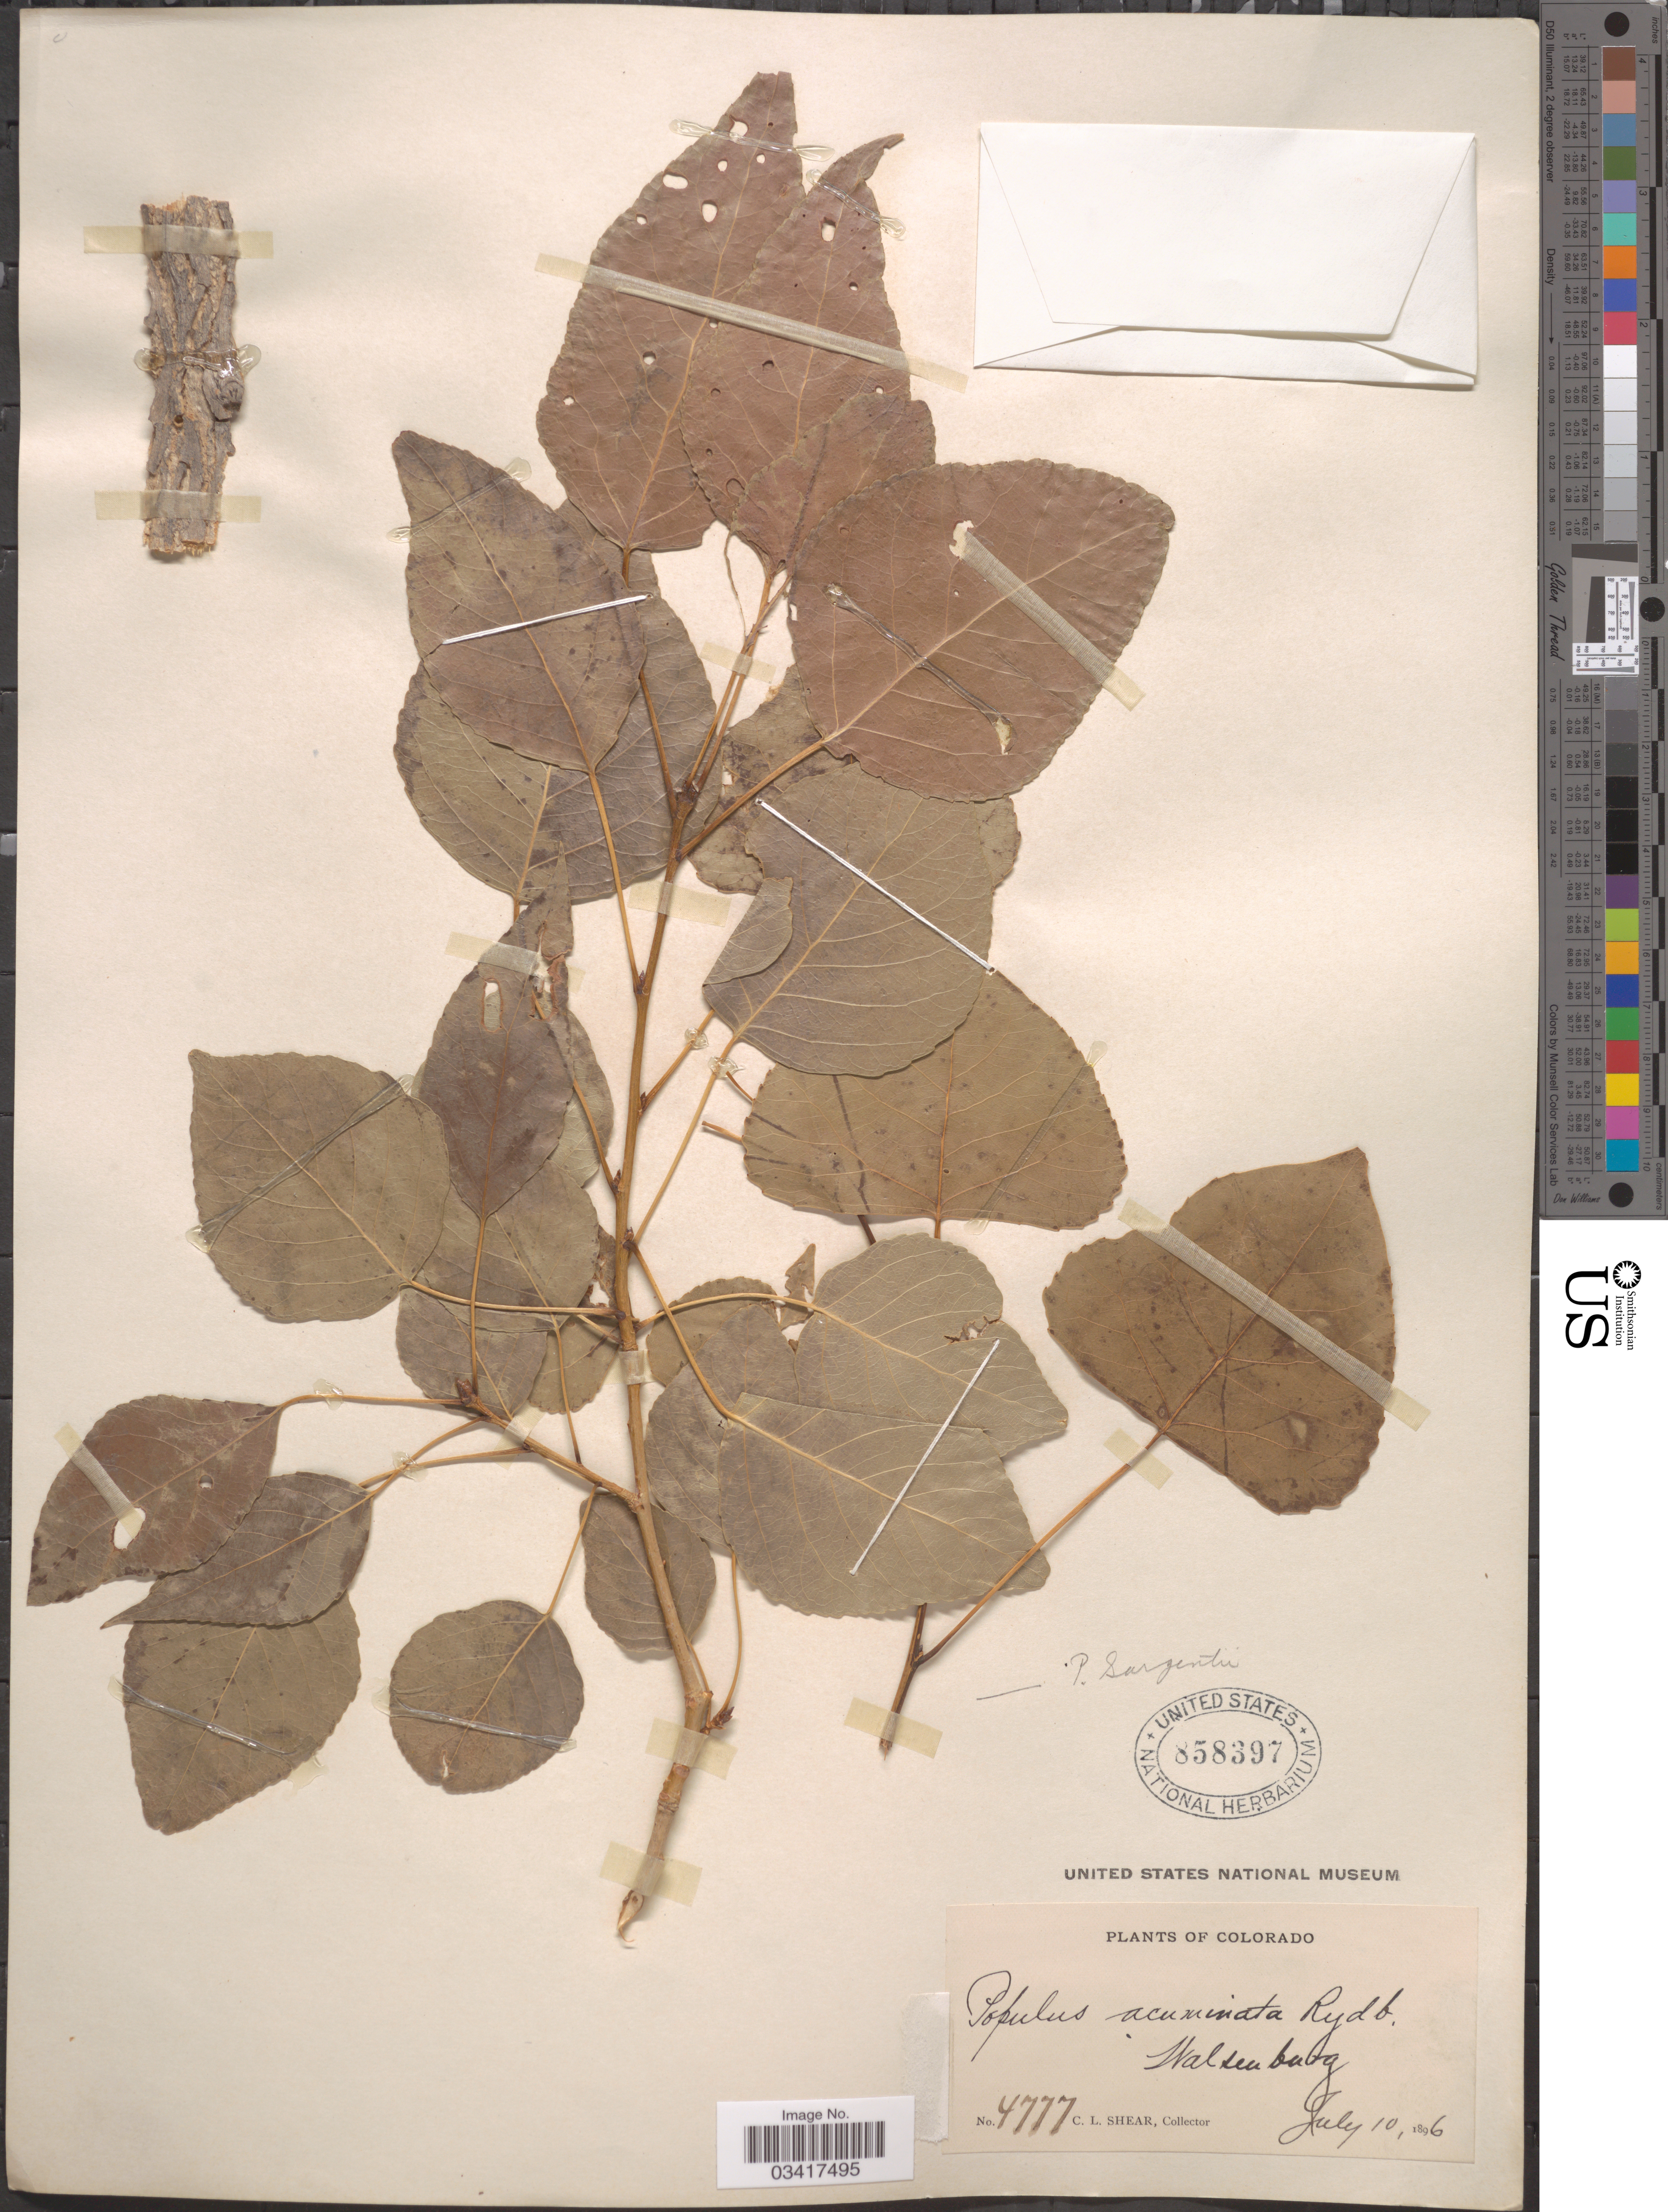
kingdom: Plantae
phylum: Tracheophyta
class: Magnoliopsida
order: Malpighiales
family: Salicaceae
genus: Populus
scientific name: Populus acuminata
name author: Rydb.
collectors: C. L. Shear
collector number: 4777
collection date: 1896-07-10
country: United States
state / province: Colorado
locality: Waltenburg.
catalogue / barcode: US 858397